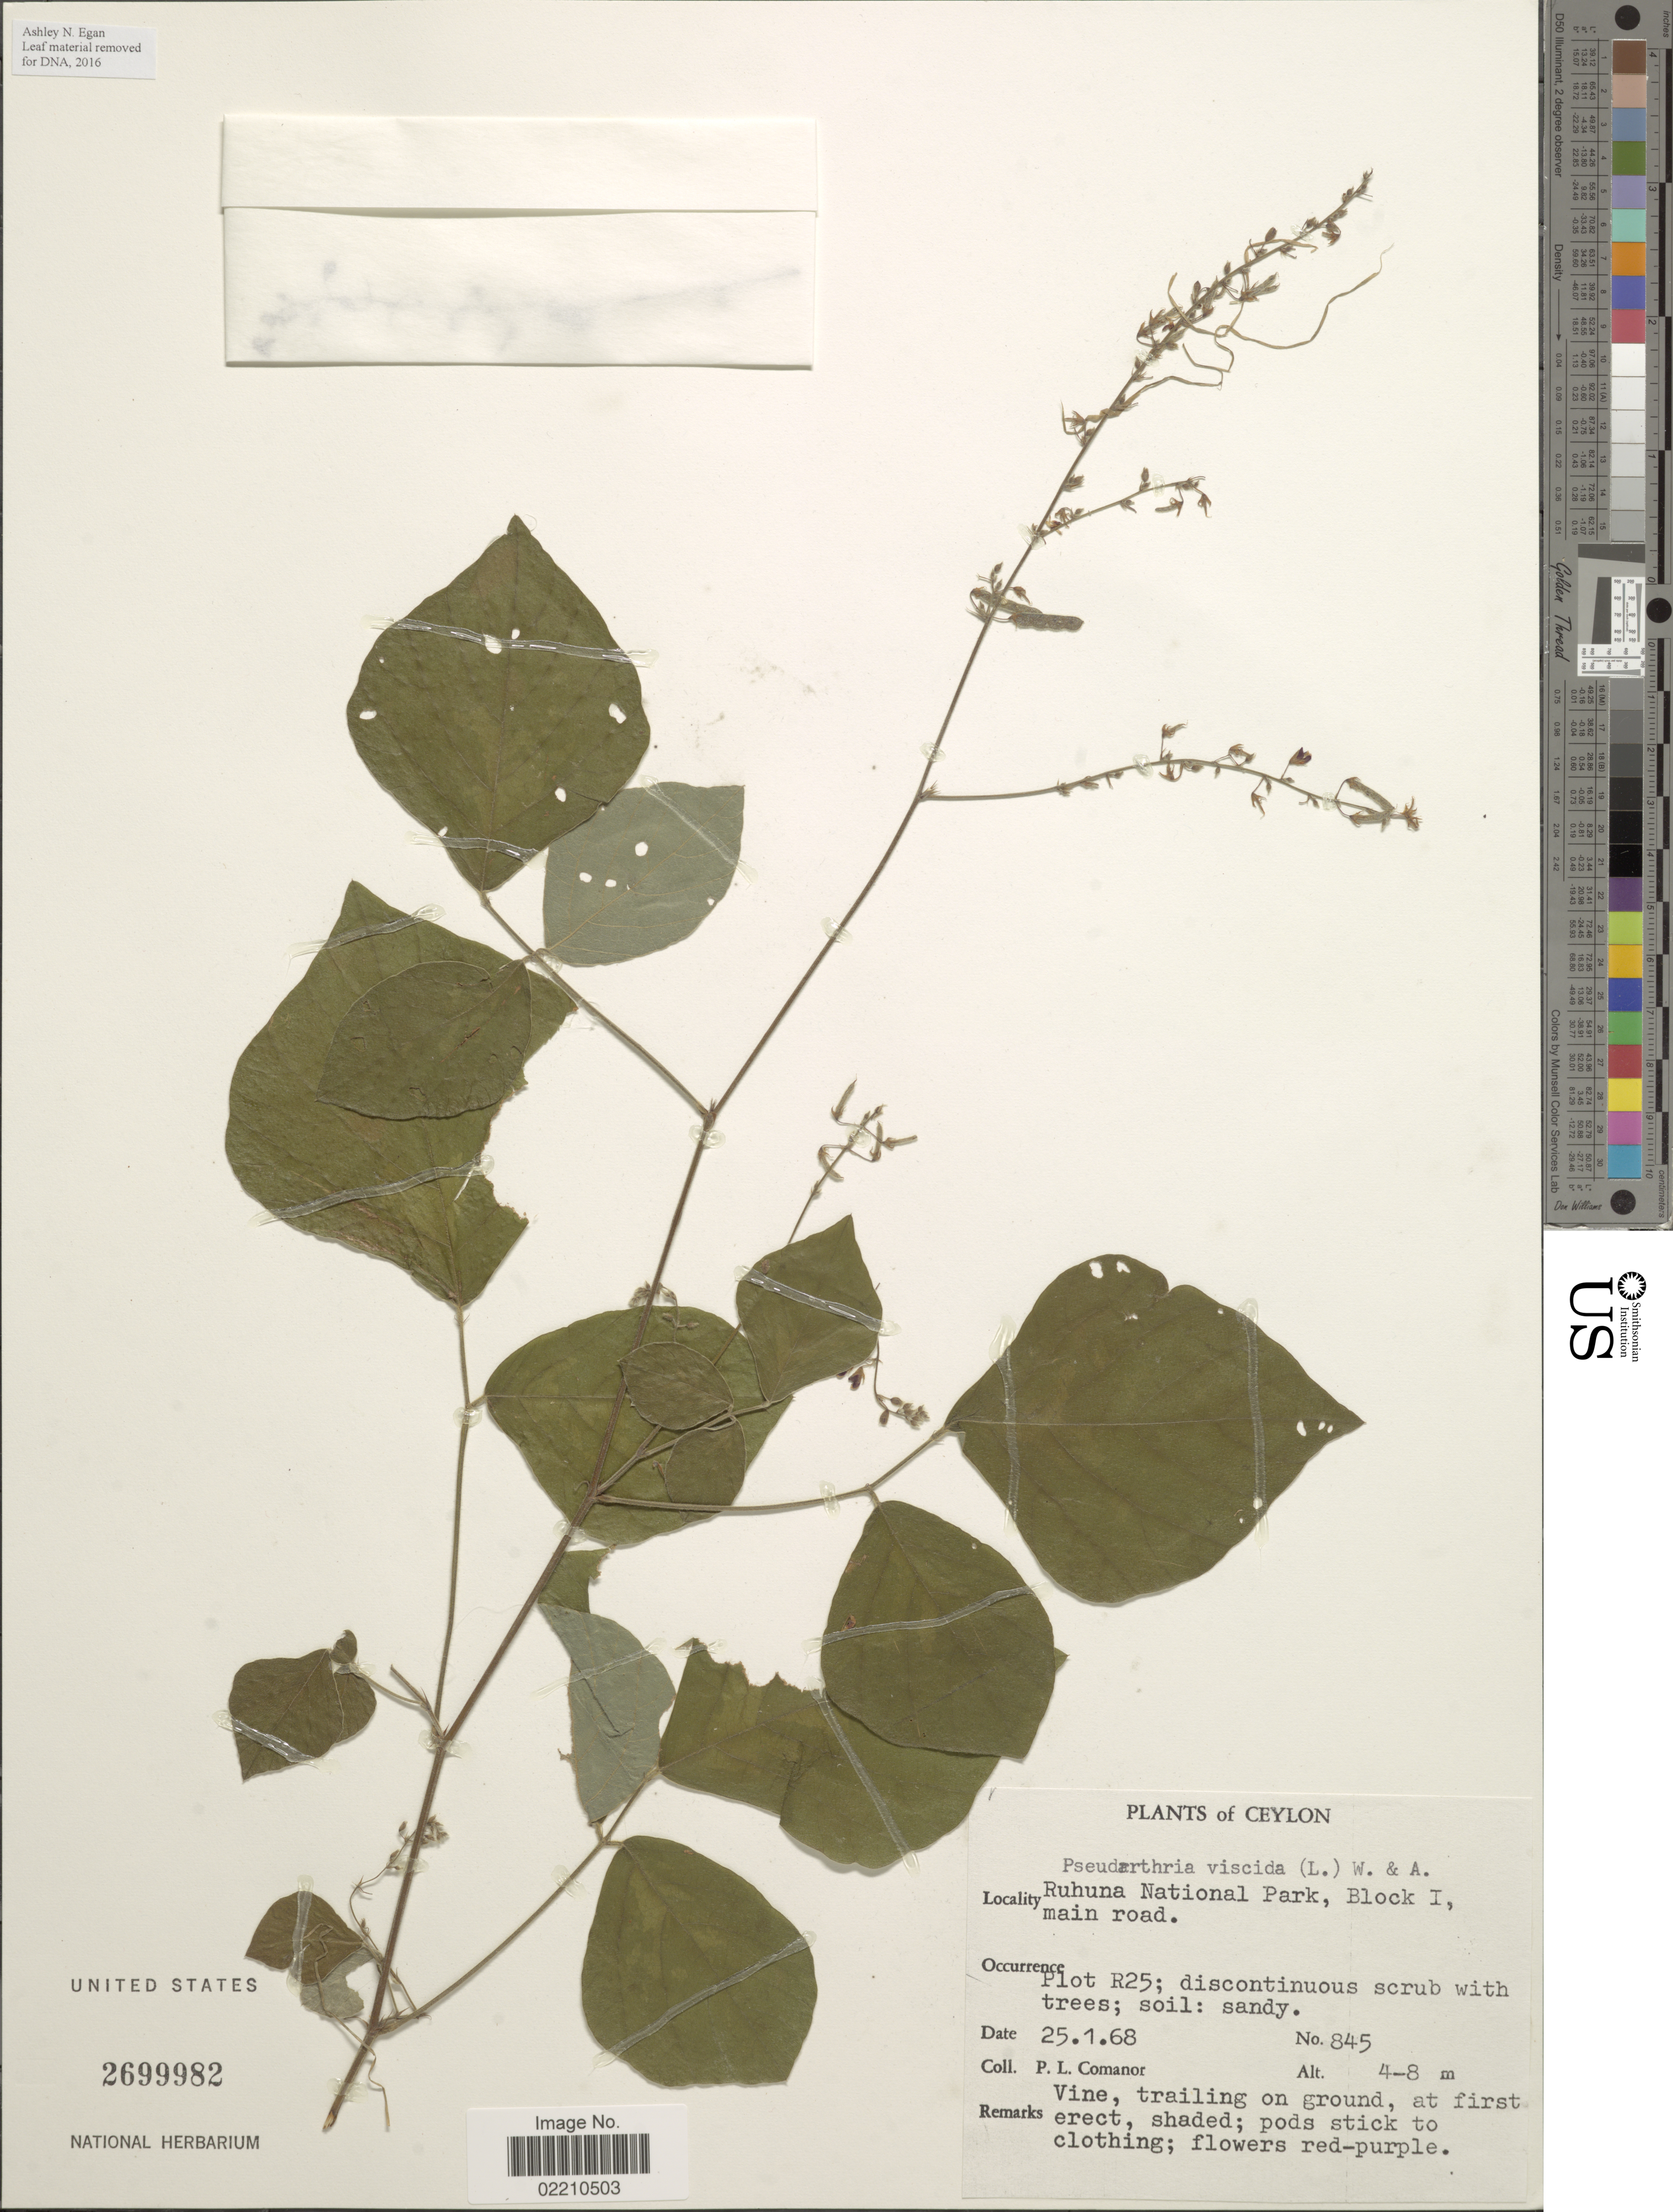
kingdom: Plantae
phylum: Tracheophyta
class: Magnoliopsida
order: Fabales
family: Fabaceae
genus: Pseudarthria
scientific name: Pseudarthria viscida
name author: (L.) Wight & Arn.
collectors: P. Comanor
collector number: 845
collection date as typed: Transcribed d/m/y: 25/1/68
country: Sri Lanka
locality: Ceylon, Ruhuna National Park, Block I, main road, Plot R25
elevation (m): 4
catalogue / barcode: US 2699982